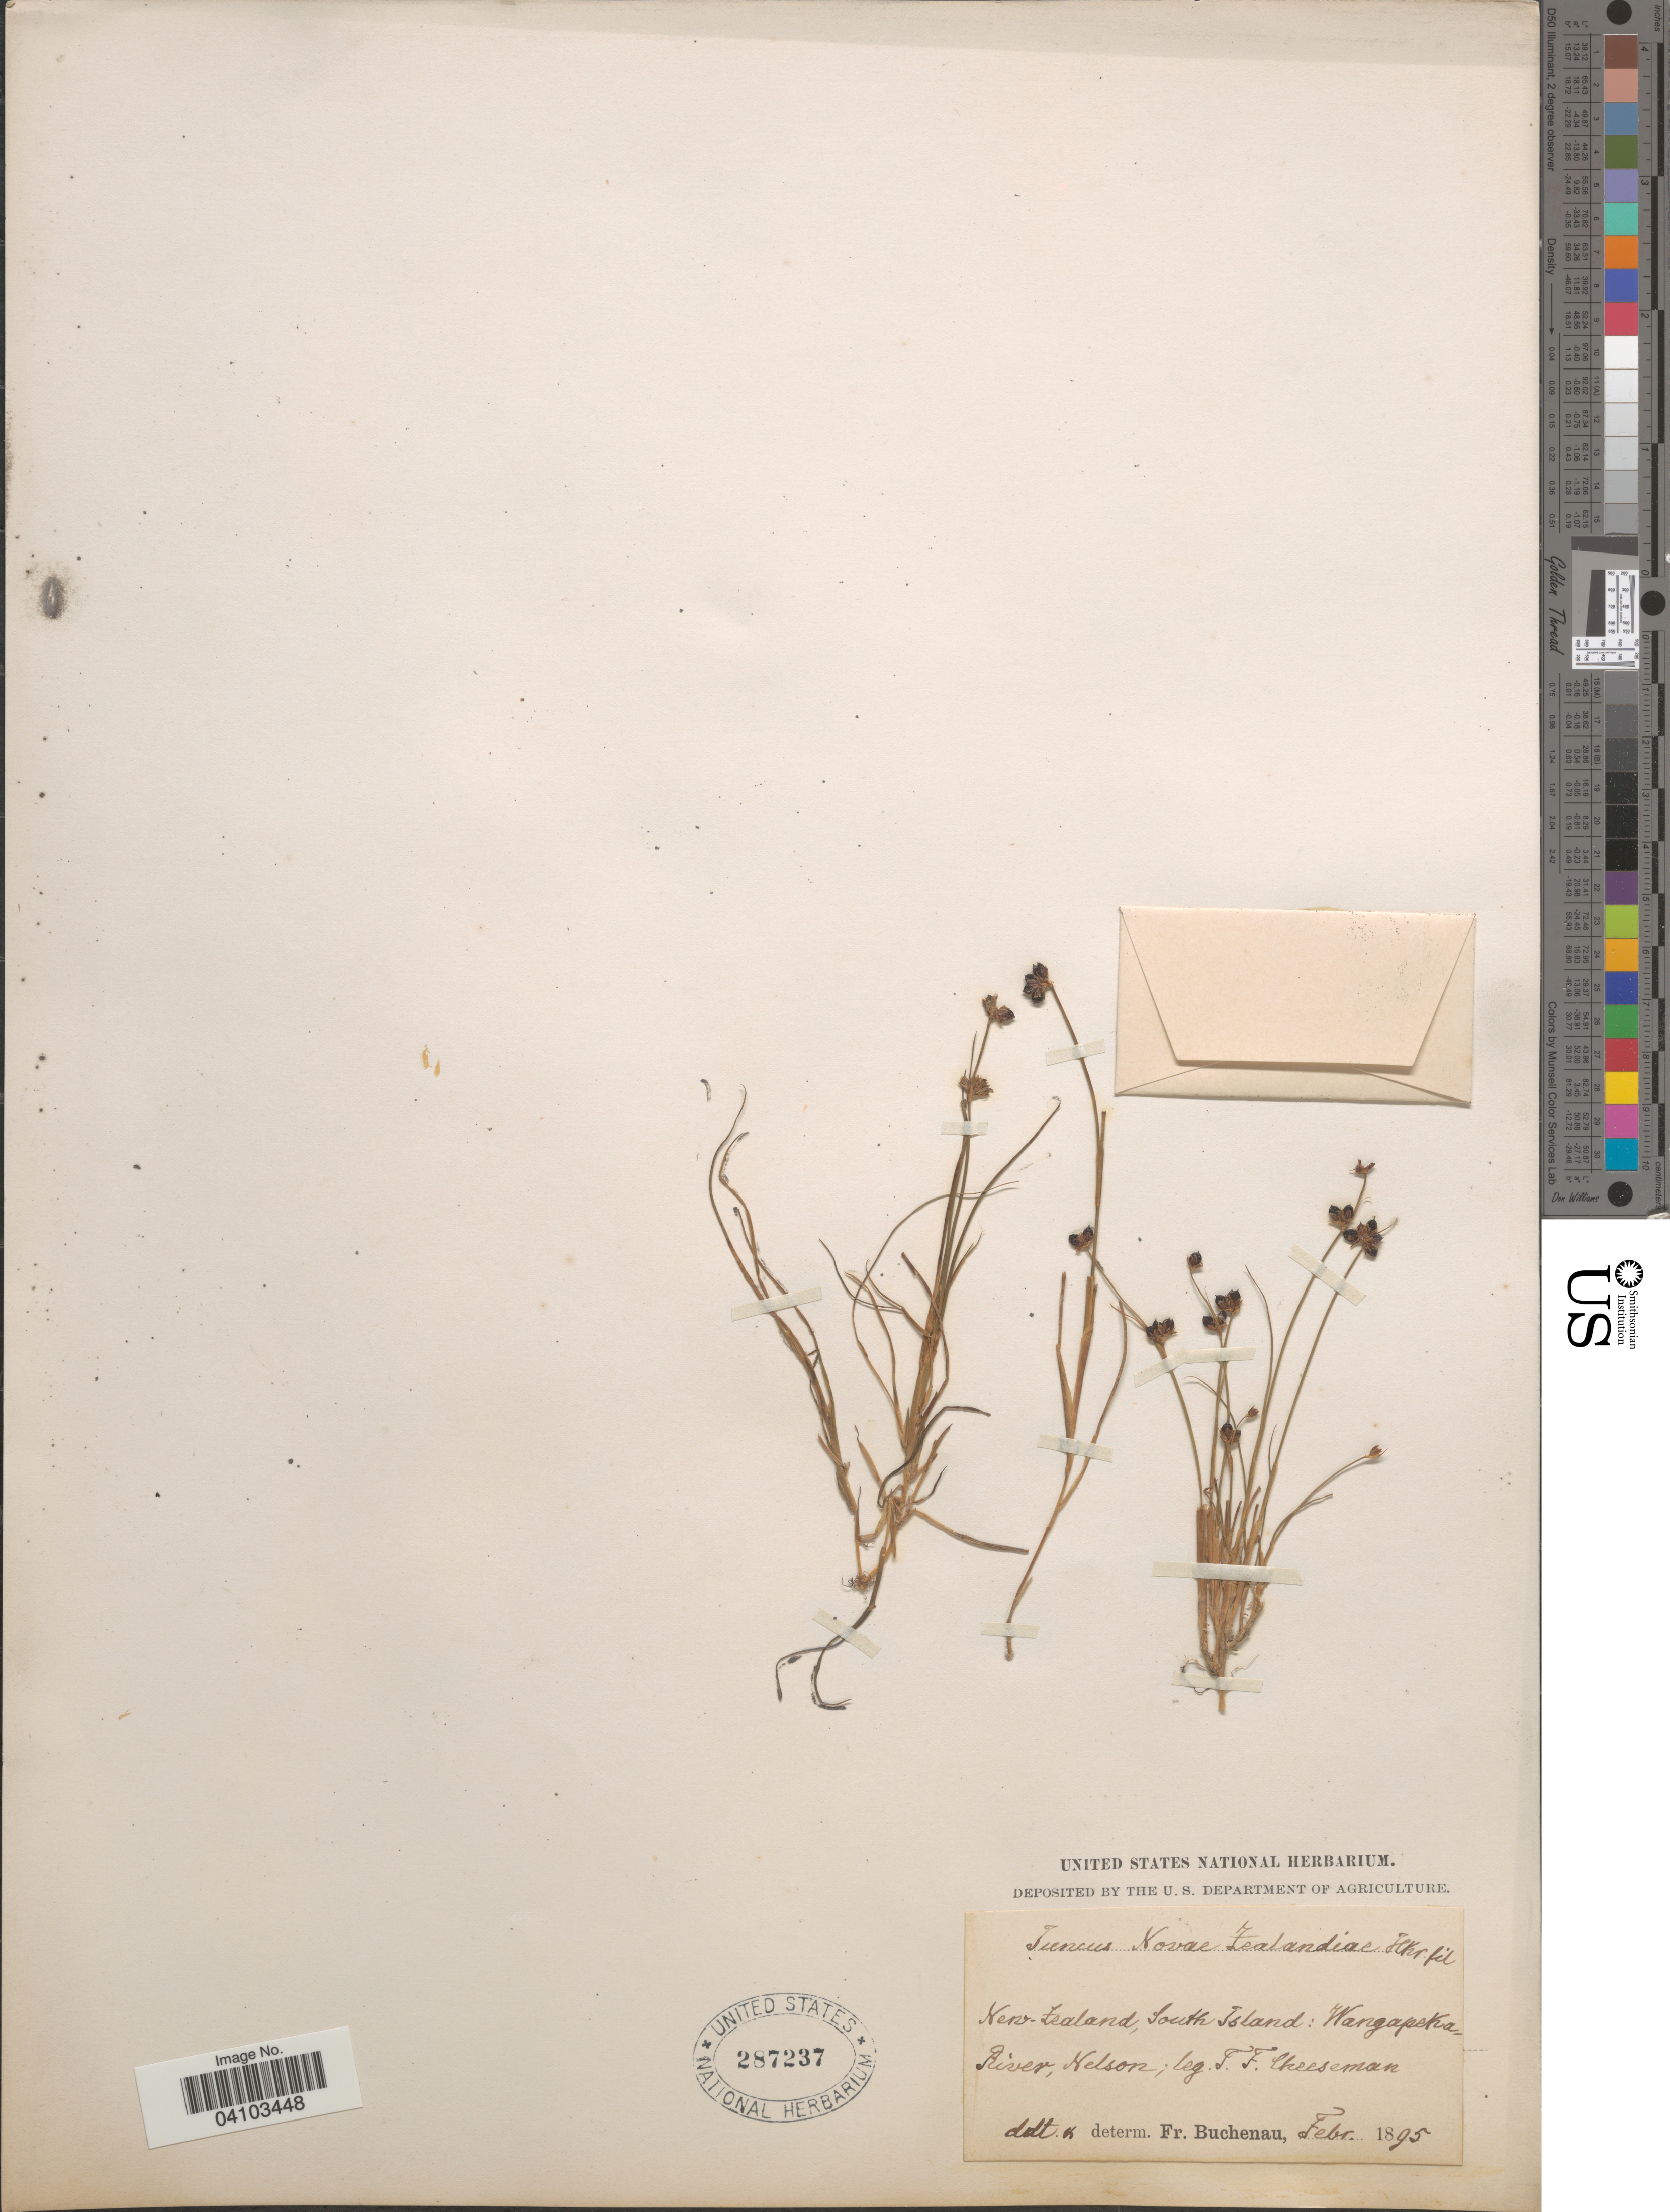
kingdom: Plantae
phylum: Tracheophyta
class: Liliopsida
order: Poales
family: Juncaceae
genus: Juncus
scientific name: Juncus novae-zelandiae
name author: Hook. f.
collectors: T. F. Cheeseman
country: New Zealand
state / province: Nelson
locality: South Island: Wangapeka-River.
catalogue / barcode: US 287237